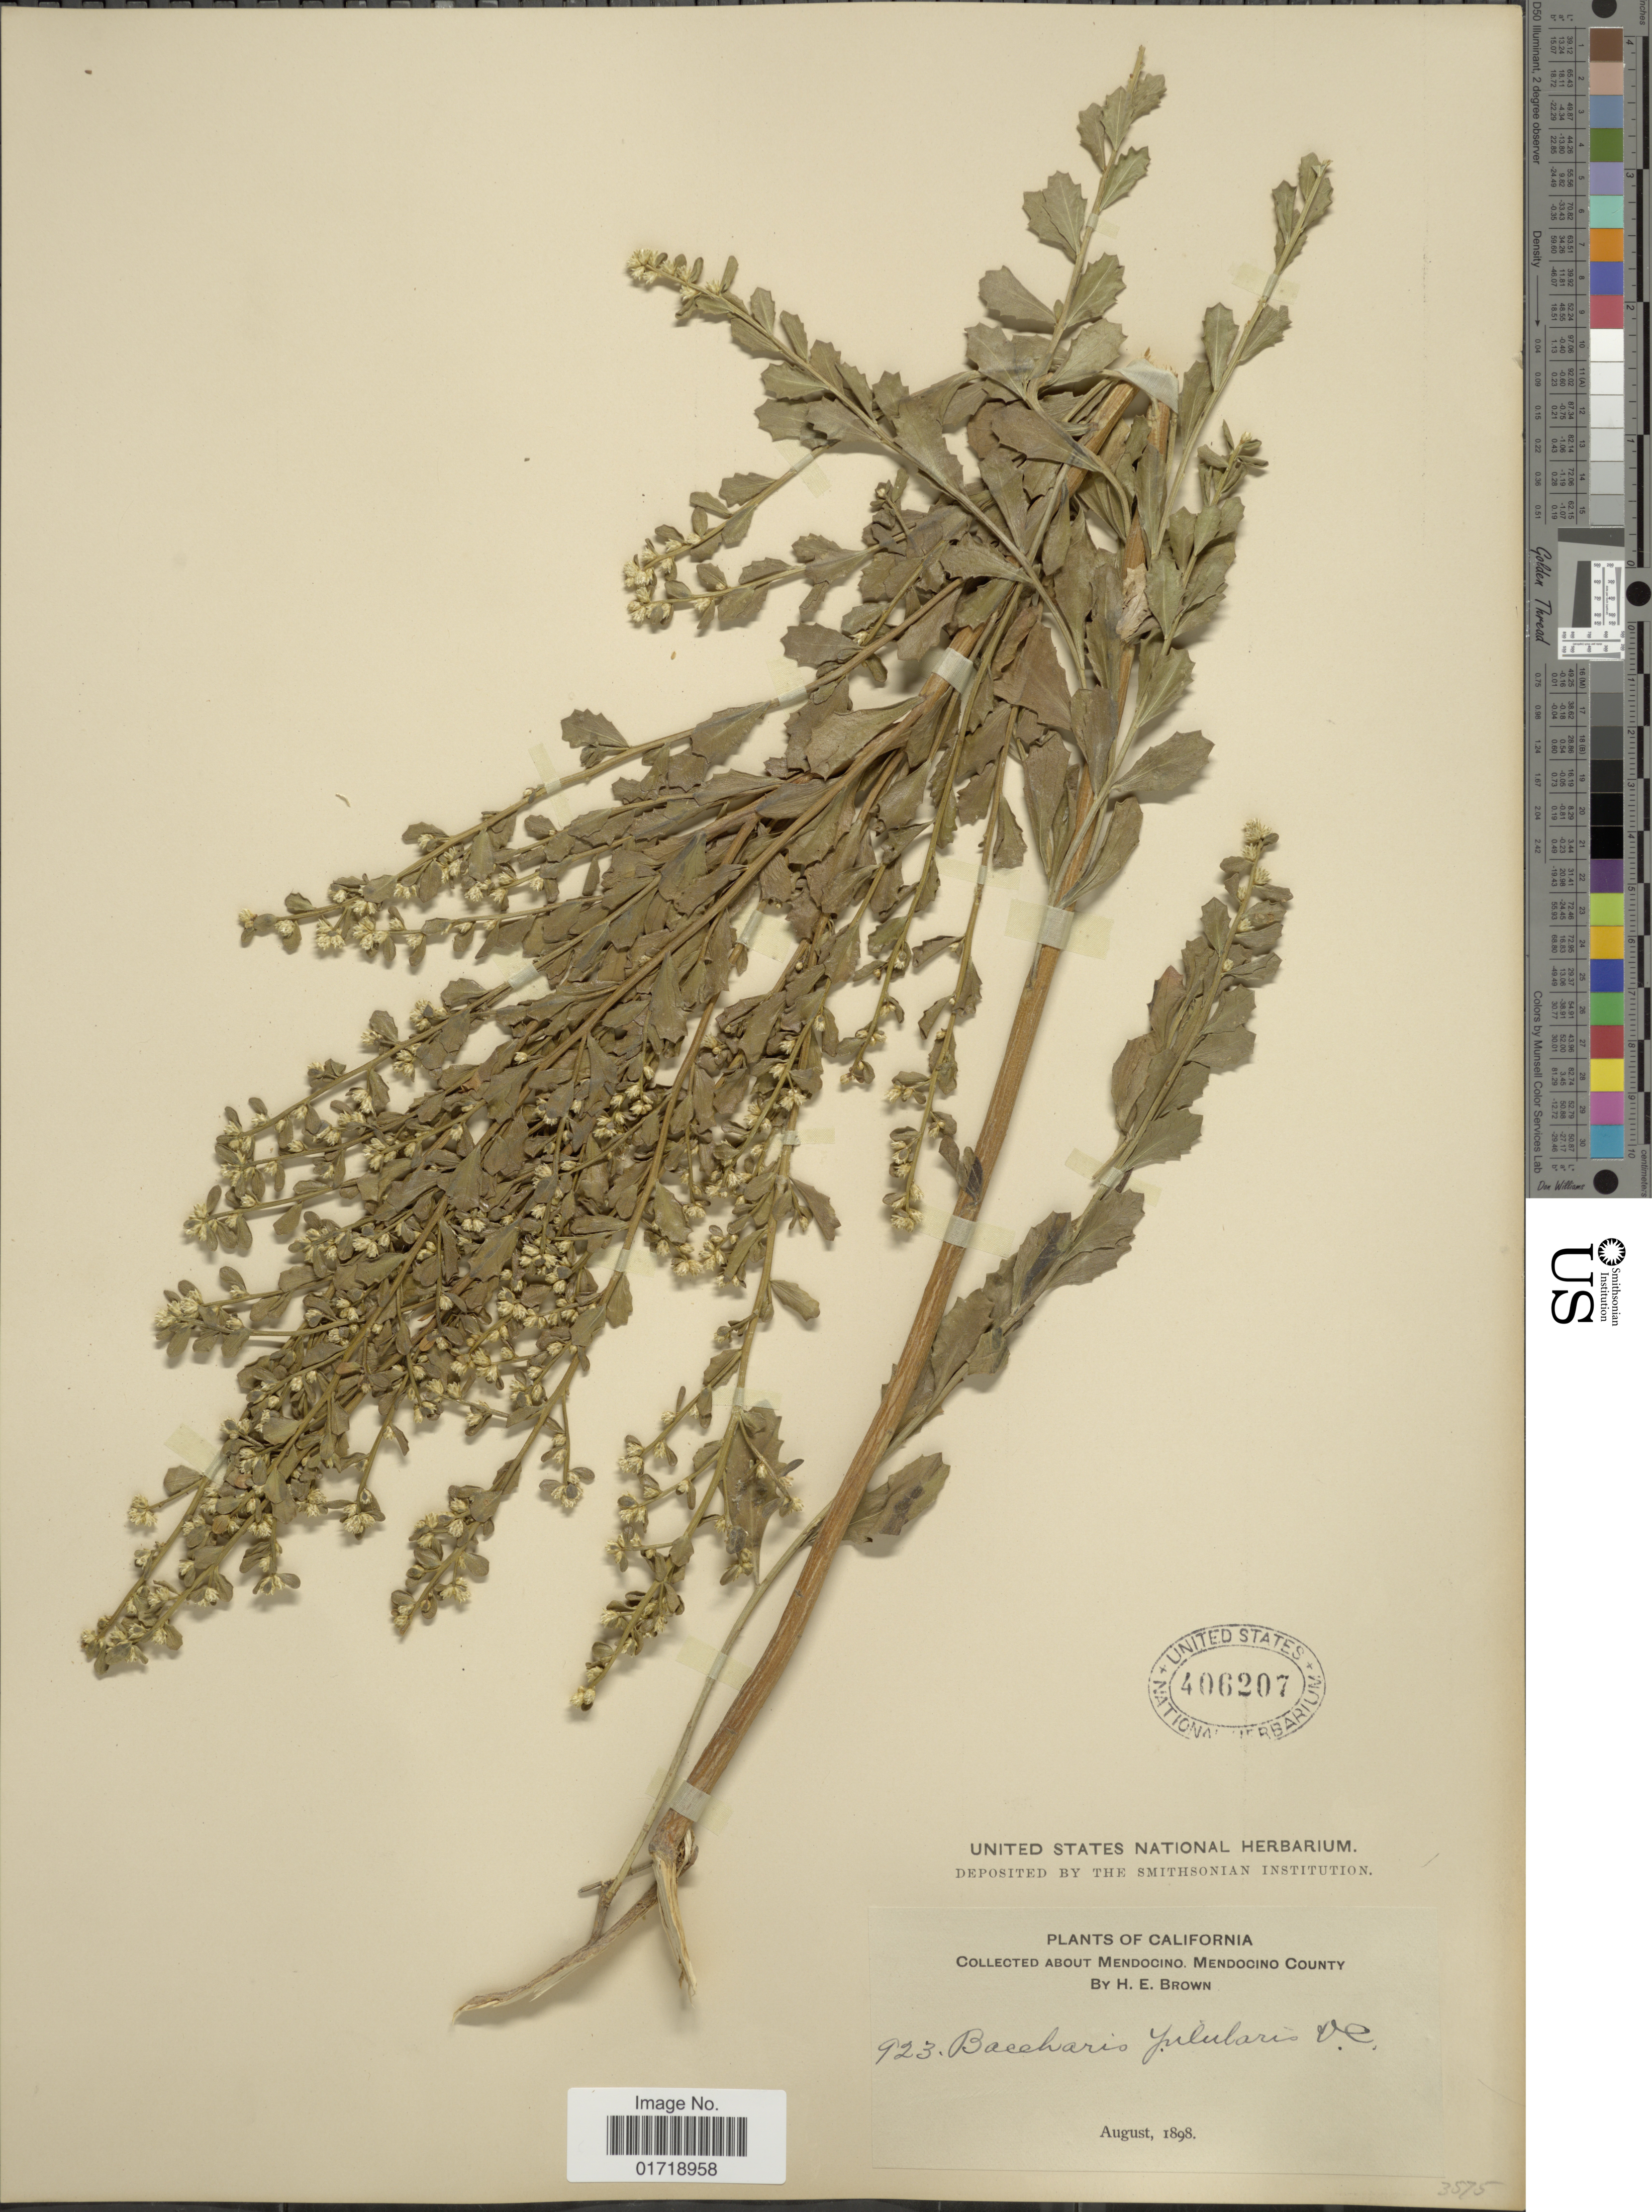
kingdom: Plantae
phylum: Tracheophyta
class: Magnoliopsida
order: Asterales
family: Asteraceae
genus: Baccharis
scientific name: Baccharis pilularis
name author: DC.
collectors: H. E. Brown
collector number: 923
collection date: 1898-08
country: United States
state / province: California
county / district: Mendocino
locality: About Mendocino, Mendocino County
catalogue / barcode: US 406207